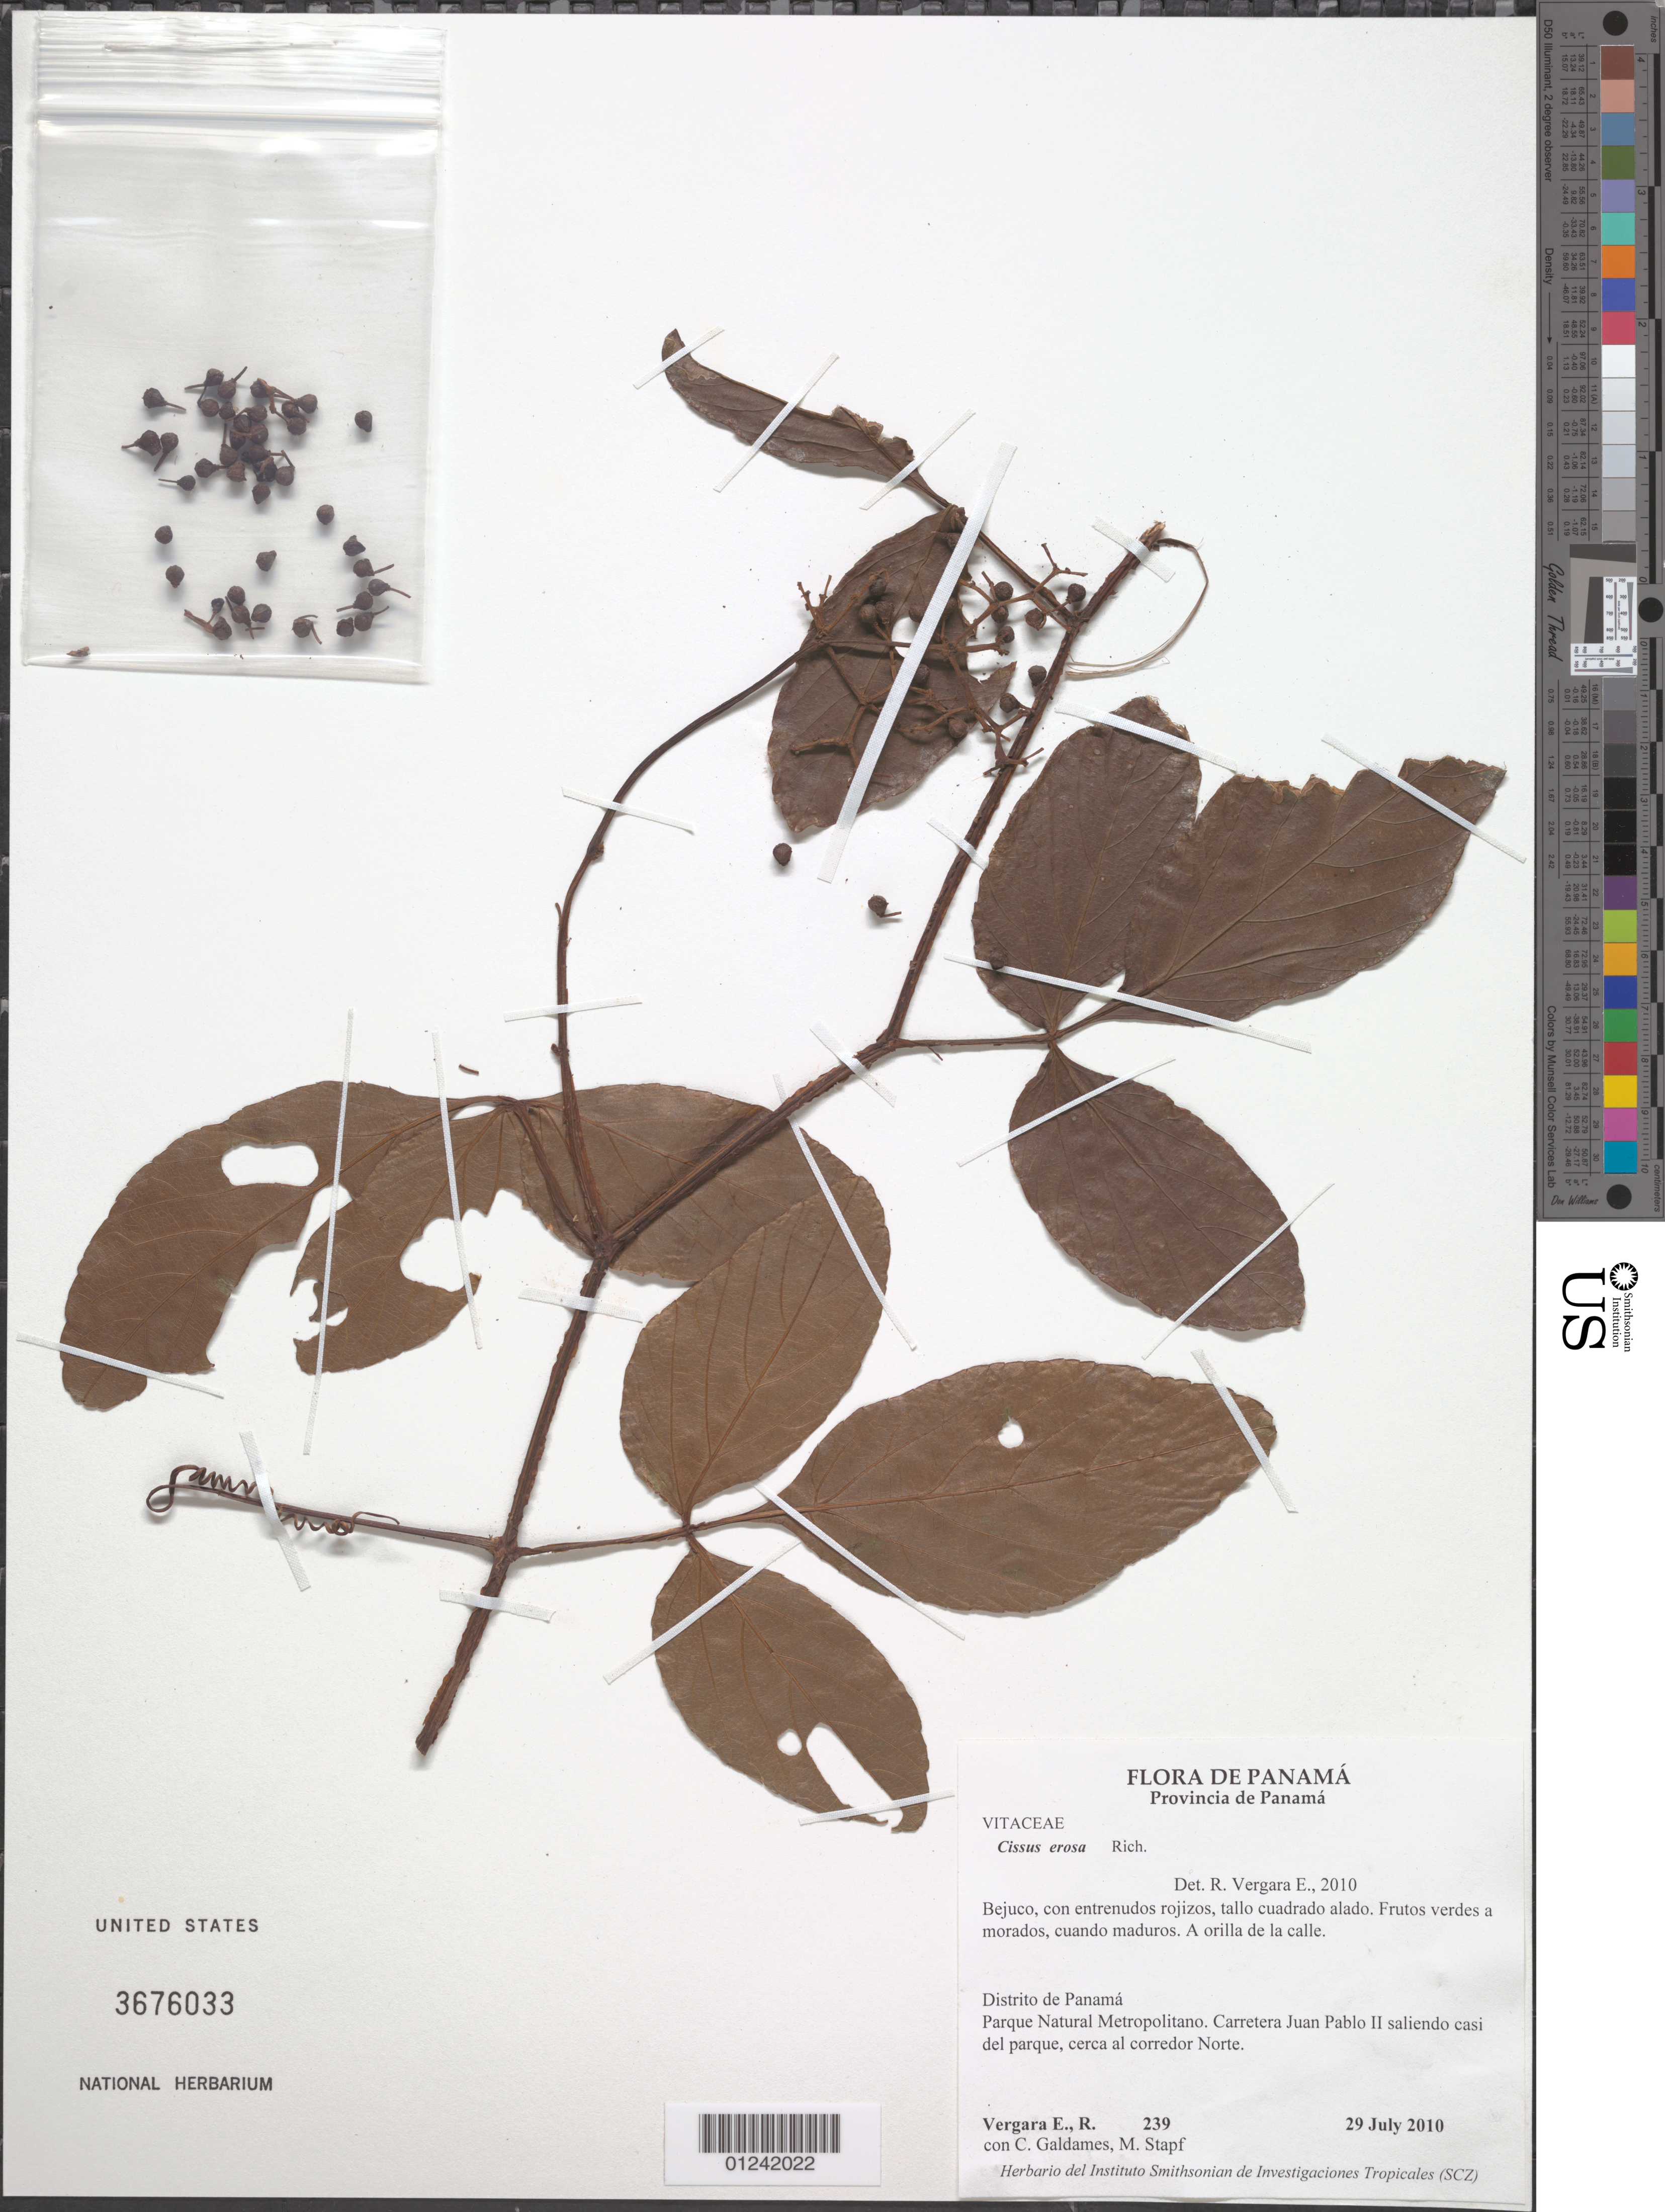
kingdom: Plantae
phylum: Tracheophyta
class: Magnoliopsida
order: Vitales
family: Vitaceae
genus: Cissus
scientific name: Cissus erosa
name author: Rich.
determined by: Vergara E., R.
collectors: R. Vergara E., M. Stapf & C. Galdames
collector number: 239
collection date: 2010-07-29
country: Panama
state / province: Panamá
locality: Parque Natural Metropolitano.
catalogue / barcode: US 3676033